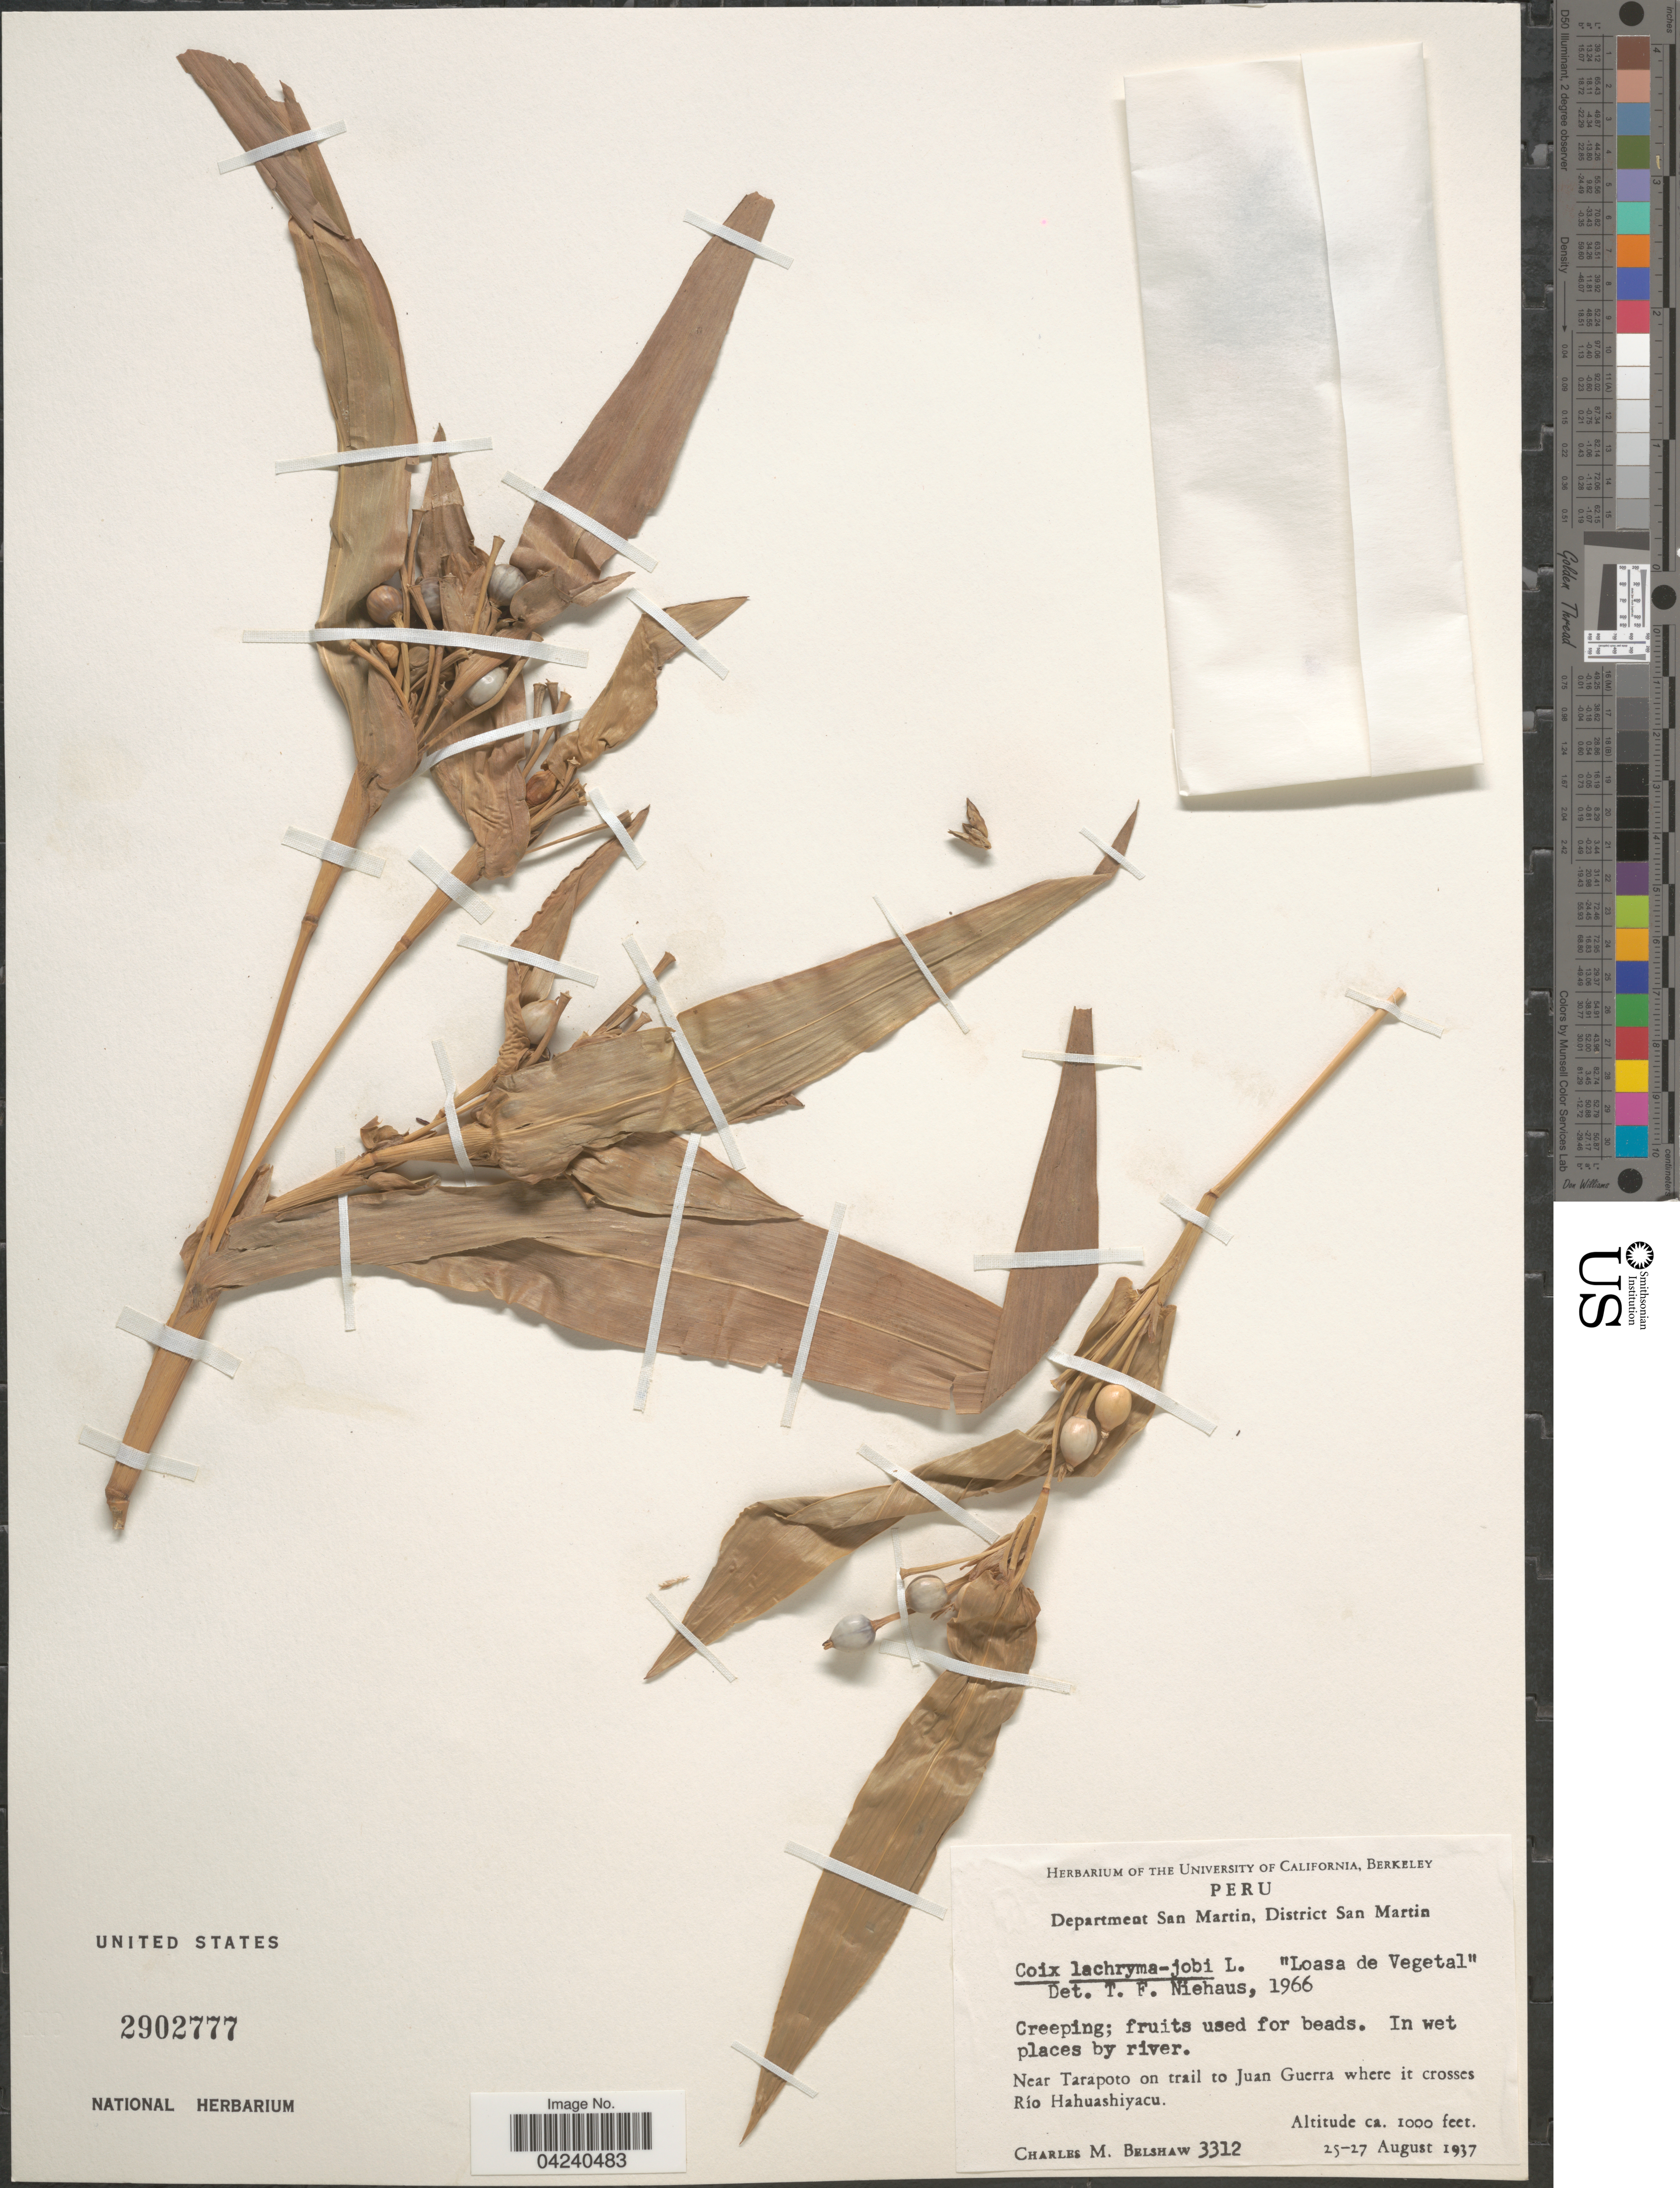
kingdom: Plantae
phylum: Tracheophyta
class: Liliopsida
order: Poales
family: Poaceae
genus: Coix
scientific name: Coix lacryma-jobi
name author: L.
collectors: C. Shaw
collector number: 3312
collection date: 1937-08-25/1937-08-27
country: Peru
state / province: San Martín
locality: Departmanrt San Martin, District San Martin. Near Tarapoto on trail to Juan Guerra where it crosses Río Hahuashiyacu.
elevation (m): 305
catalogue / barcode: US 2902777